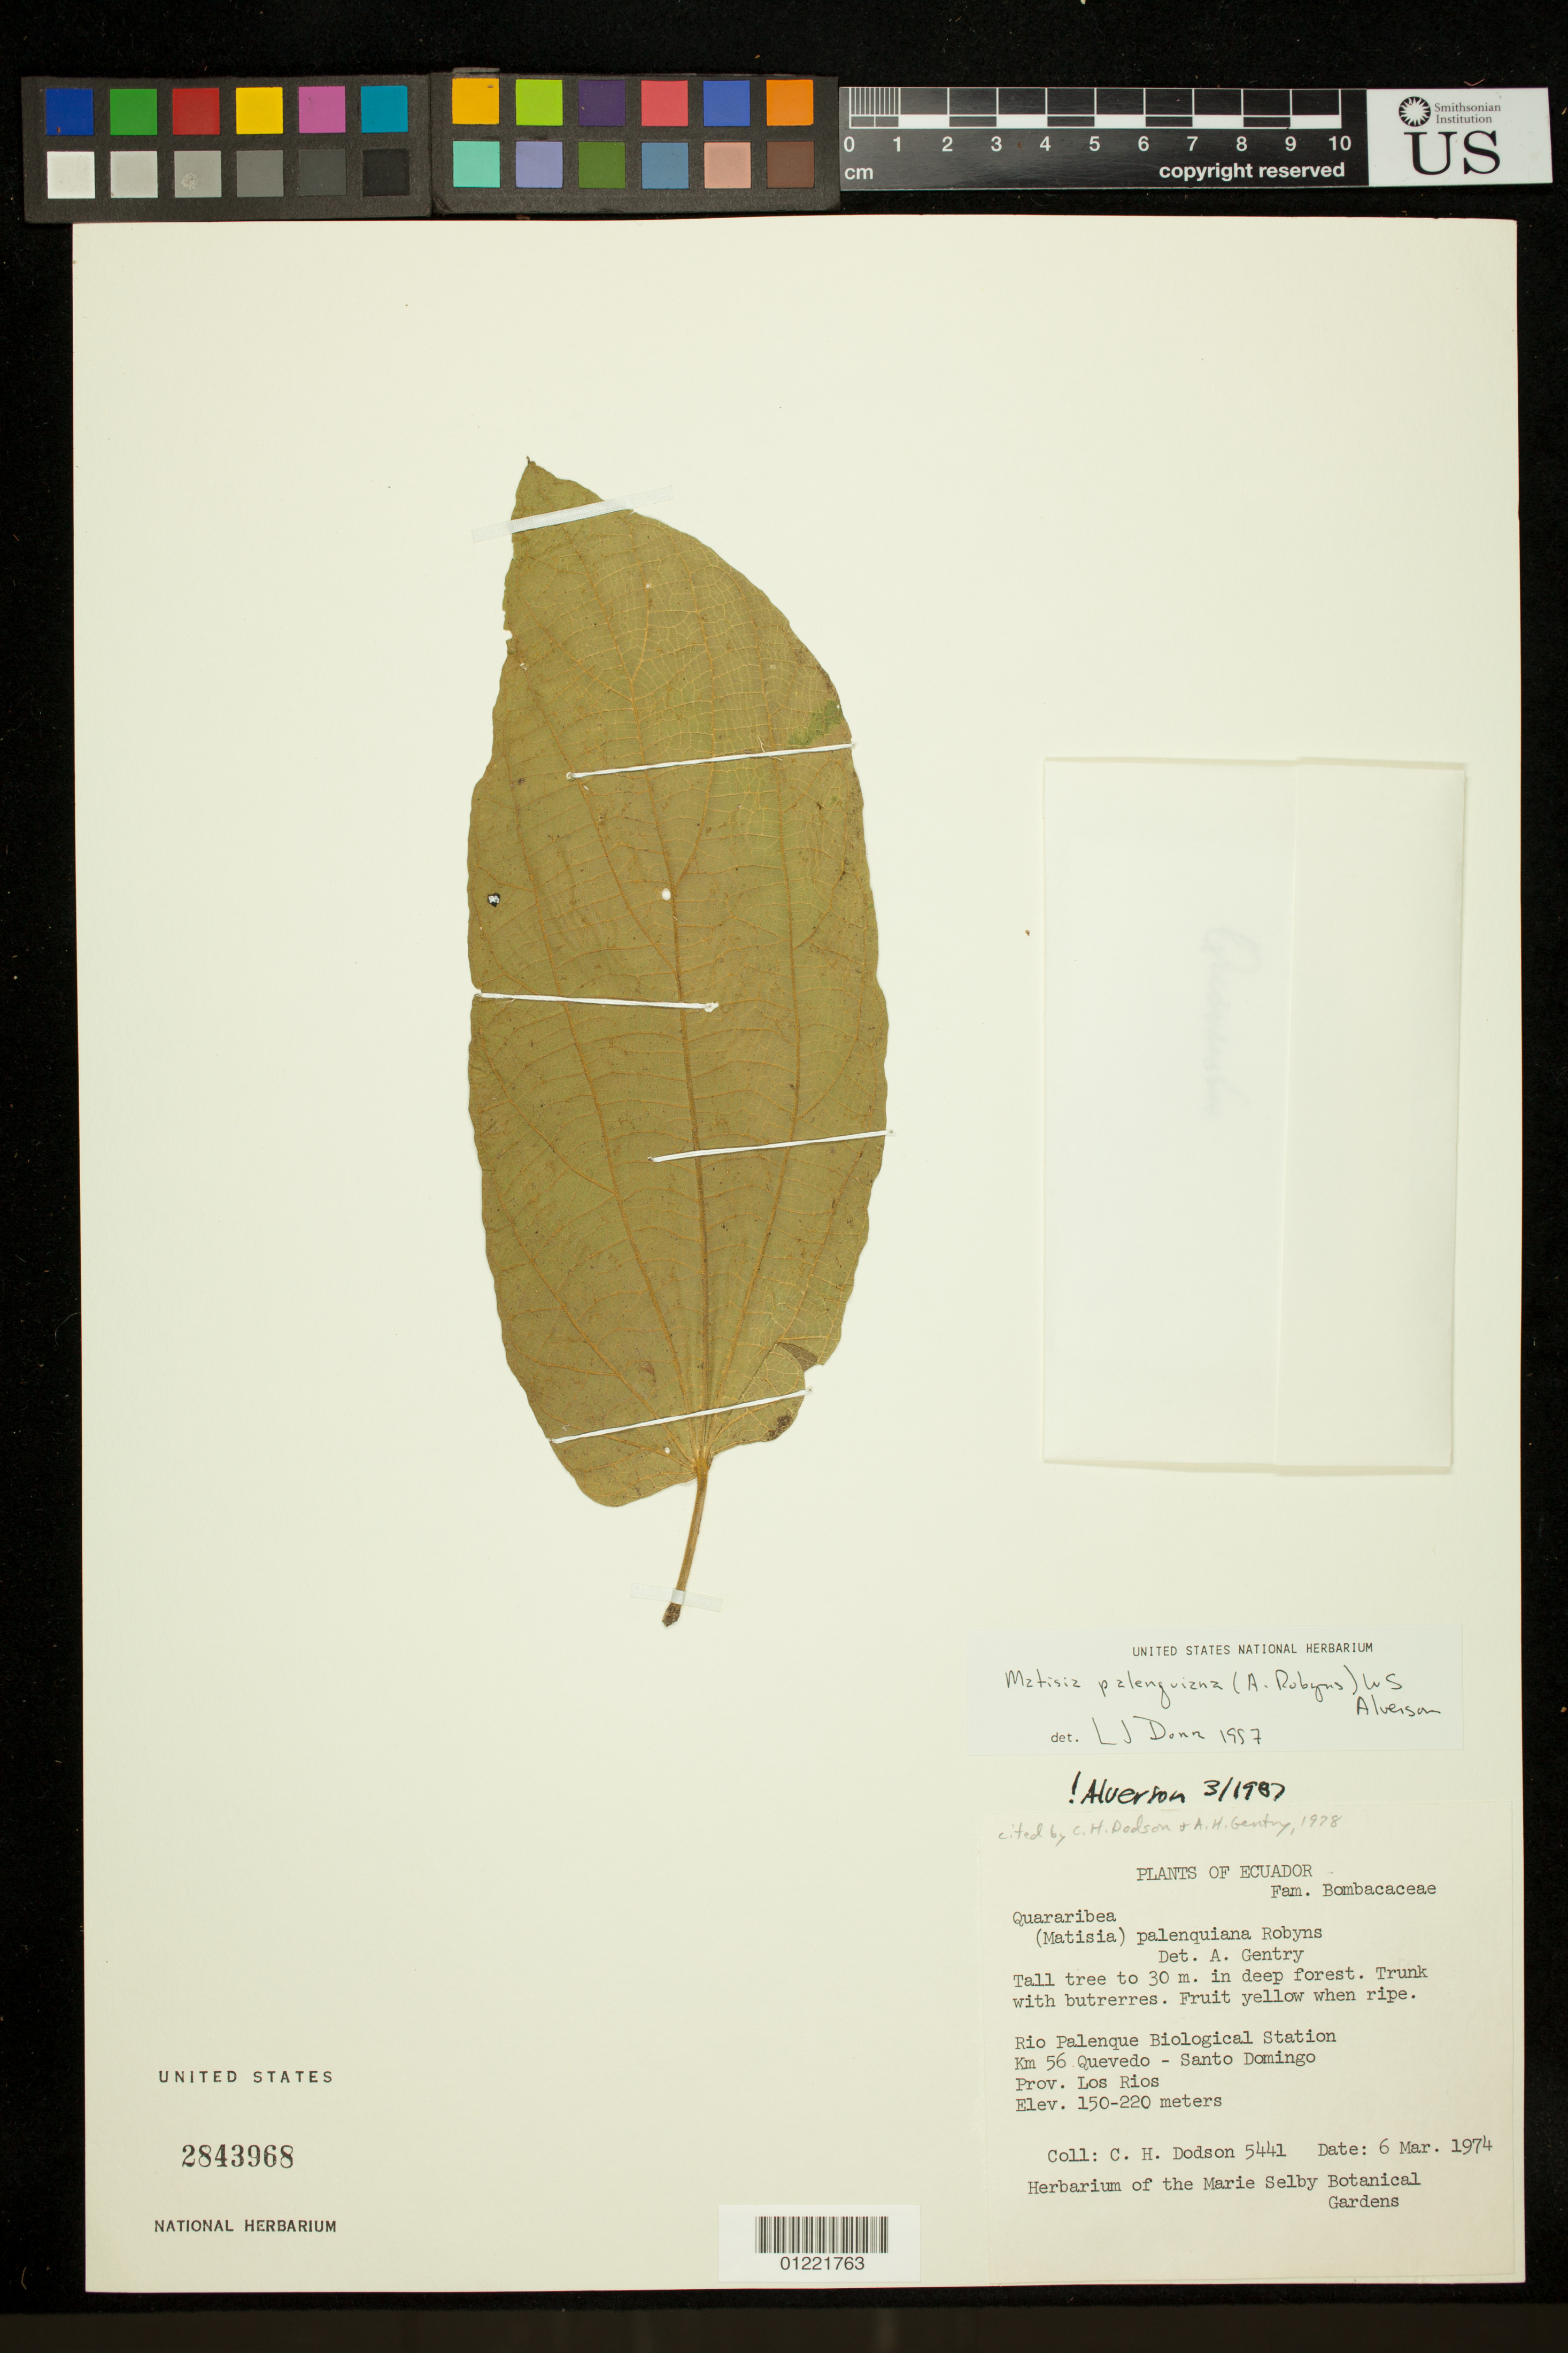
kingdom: Plantae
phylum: Tracheophyta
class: Magnoliopsida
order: Malvales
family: Malvaceae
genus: Matisia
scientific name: Matisia palenquiana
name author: (A. Robyns) W.S. Alverson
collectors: C. H. Dodson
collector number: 5441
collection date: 1974-03-06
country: Ecuador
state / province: Los Ríos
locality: Rio Palenque Biological Station. Km 56 Quevedo - Santo Domingo.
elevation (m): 150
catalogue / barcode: US 2843968